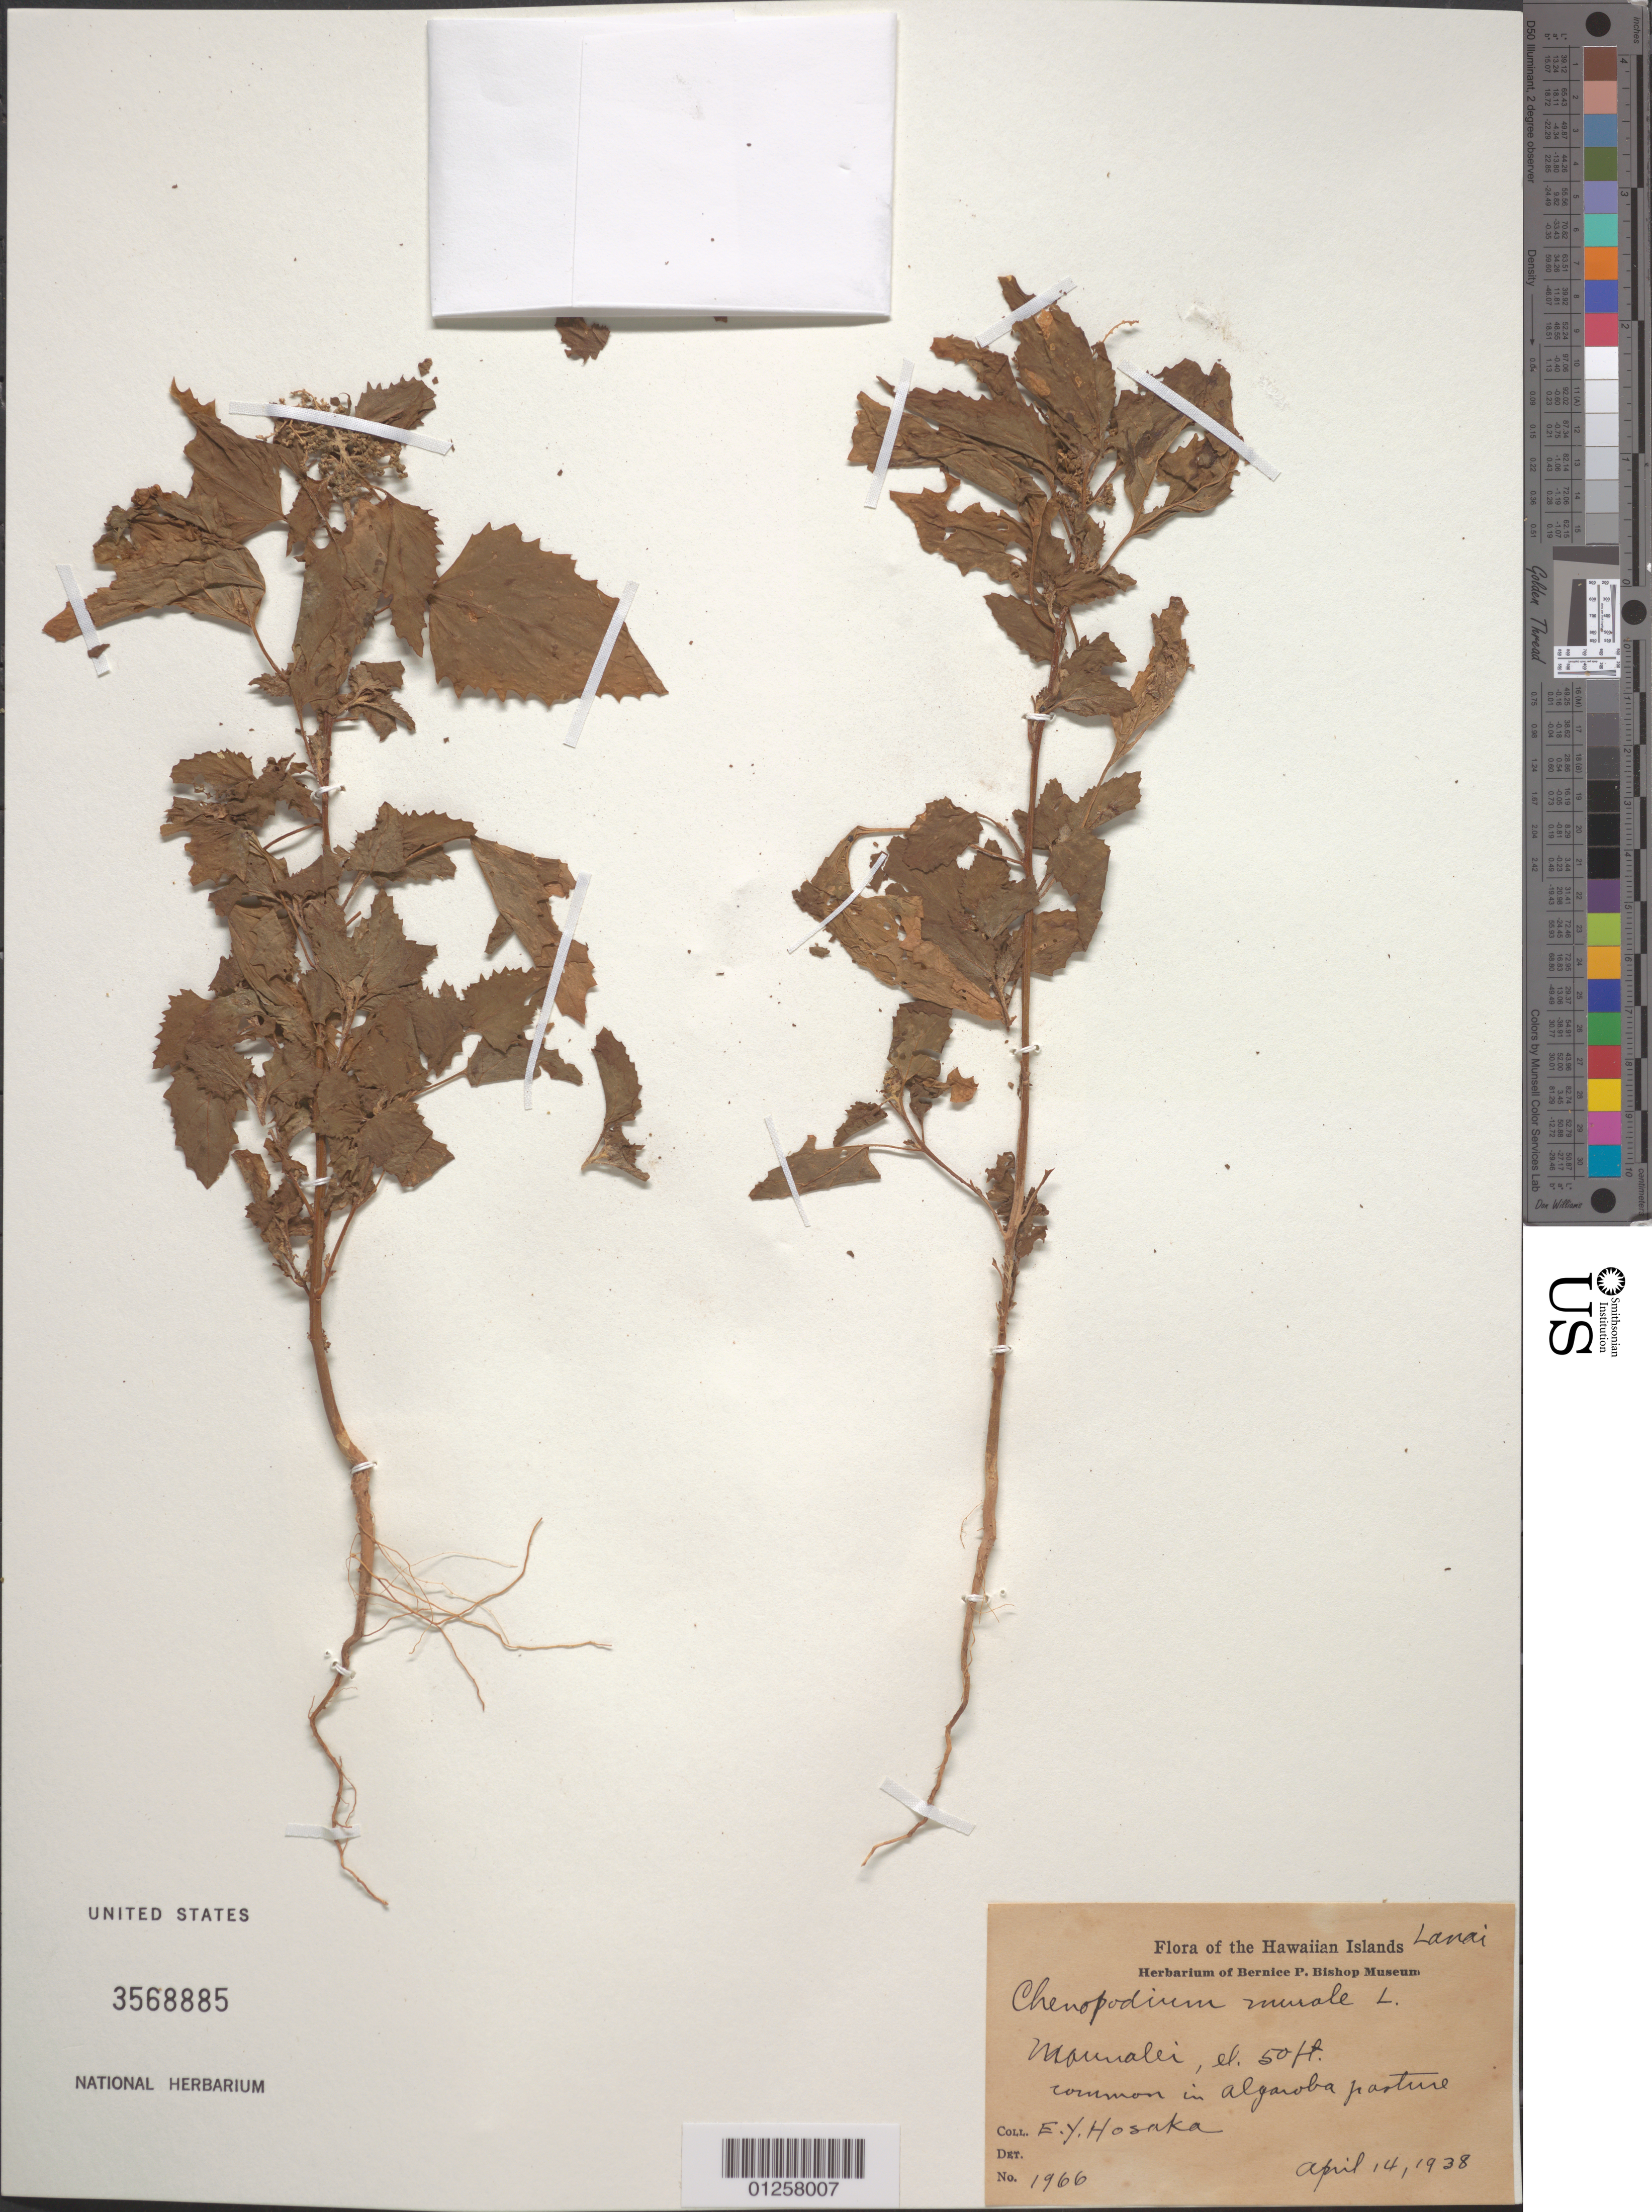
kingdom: Plantae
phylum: Tracheophyta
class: Magnoliopsida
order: Caryophyllales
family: Amaranthaceae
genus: Chenopodiastrum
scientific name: Chenopodiastrum murale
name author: (L.) S. Fuentes et al.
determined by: Wagner, W. L., (BOT), Smithsonian Institution - National Museum of Natural History (UNITED STATES)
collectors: E. Y. Hosaka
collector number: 1966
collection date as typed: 14 Apr 1938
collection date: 1938-04-14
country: United States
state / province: Hawaii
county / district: Maui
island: Lana'i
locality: Manelei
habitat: Common in algaroba pasture.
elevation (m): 15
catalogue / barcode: US 3568885